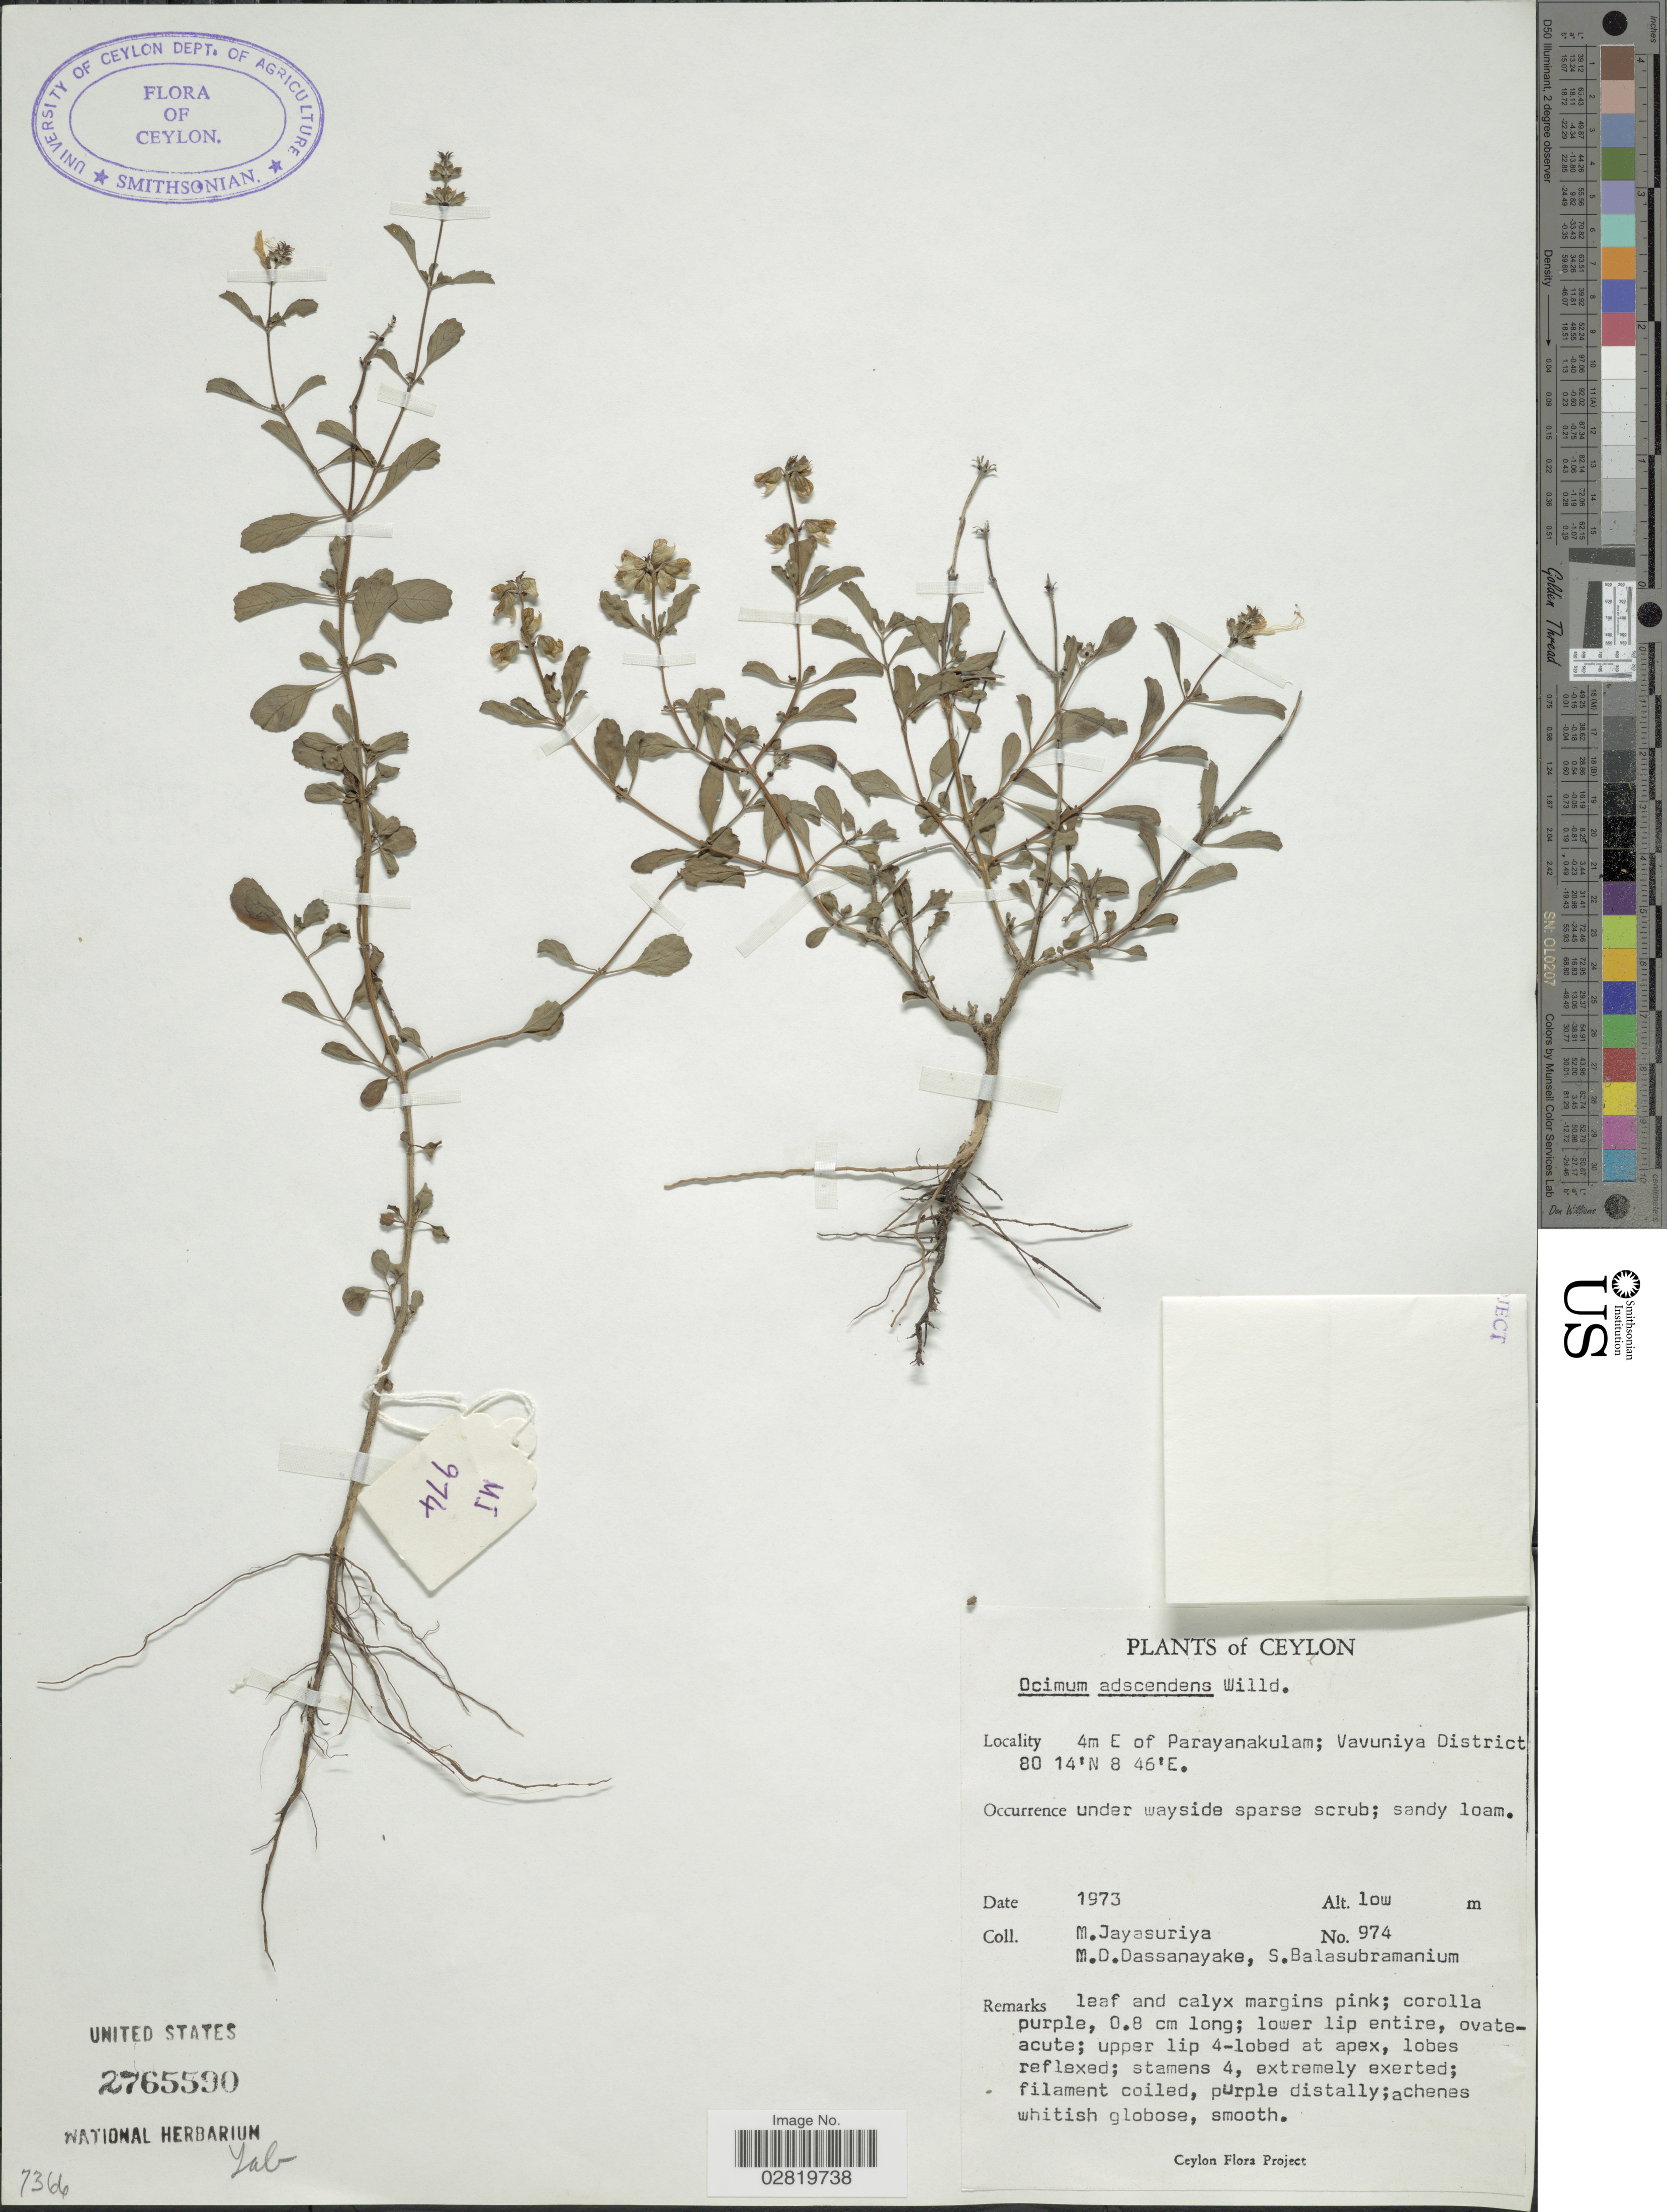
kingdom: Plantae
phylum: Tracheophyta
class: Magnoliopsida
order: Lamiales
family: Lamiaceae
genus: Ocimum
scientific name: Ocimum adscendens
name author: Willd.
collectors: M. Jayasuriya, M. D. Dassanayake & S. Balasubramanium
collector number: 974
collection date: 1973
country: Sri Lanka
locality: Ceylon, 4m E of Parayanakulam; Vavuniya District.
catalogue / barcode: US 2765590